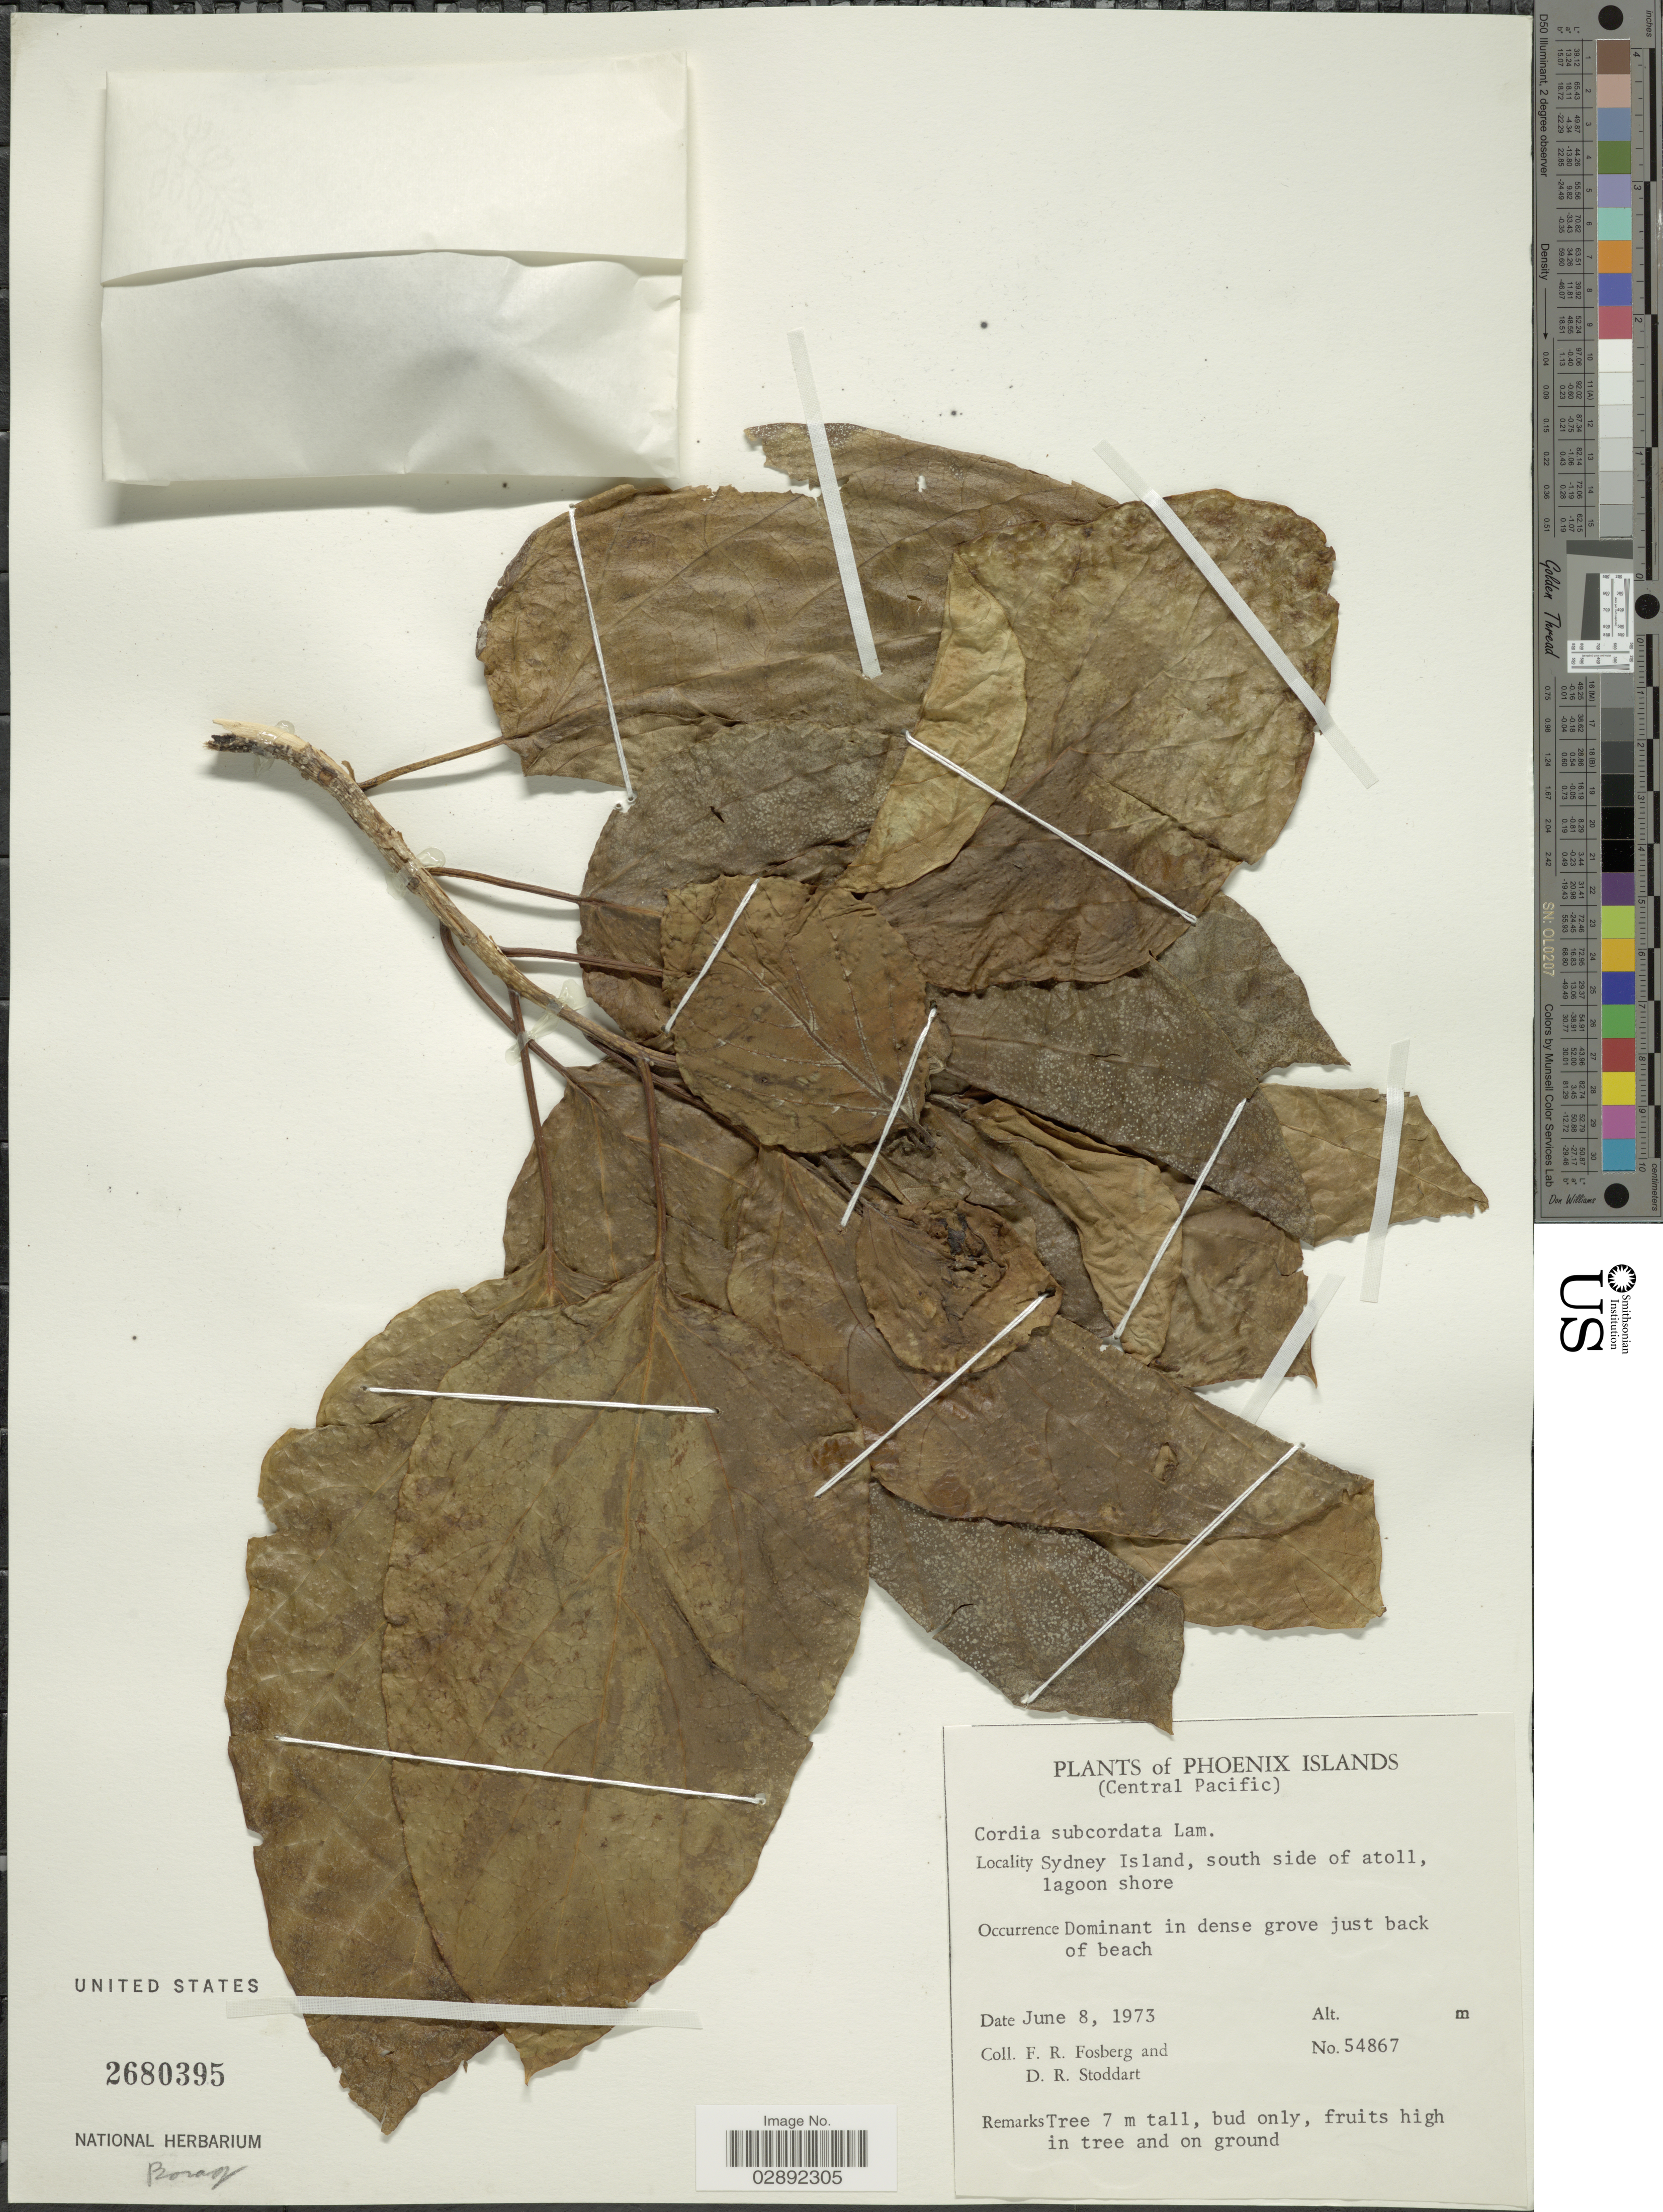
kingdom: Plantae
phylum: Tracheophyta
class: Magnoliopsida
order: Boraginales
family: Cordiaceae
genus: Cordia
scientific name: Cordia subcordata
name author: Lam.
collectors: F. R. Fosberg & D. R. Stoddart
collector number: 54867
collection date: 1973-06-08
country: Kiribati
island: Manra [Sydney] Island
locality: Phoenix Islands. Sydney Island, south side of atoll, lagoon shore.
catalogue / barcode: US 2680395